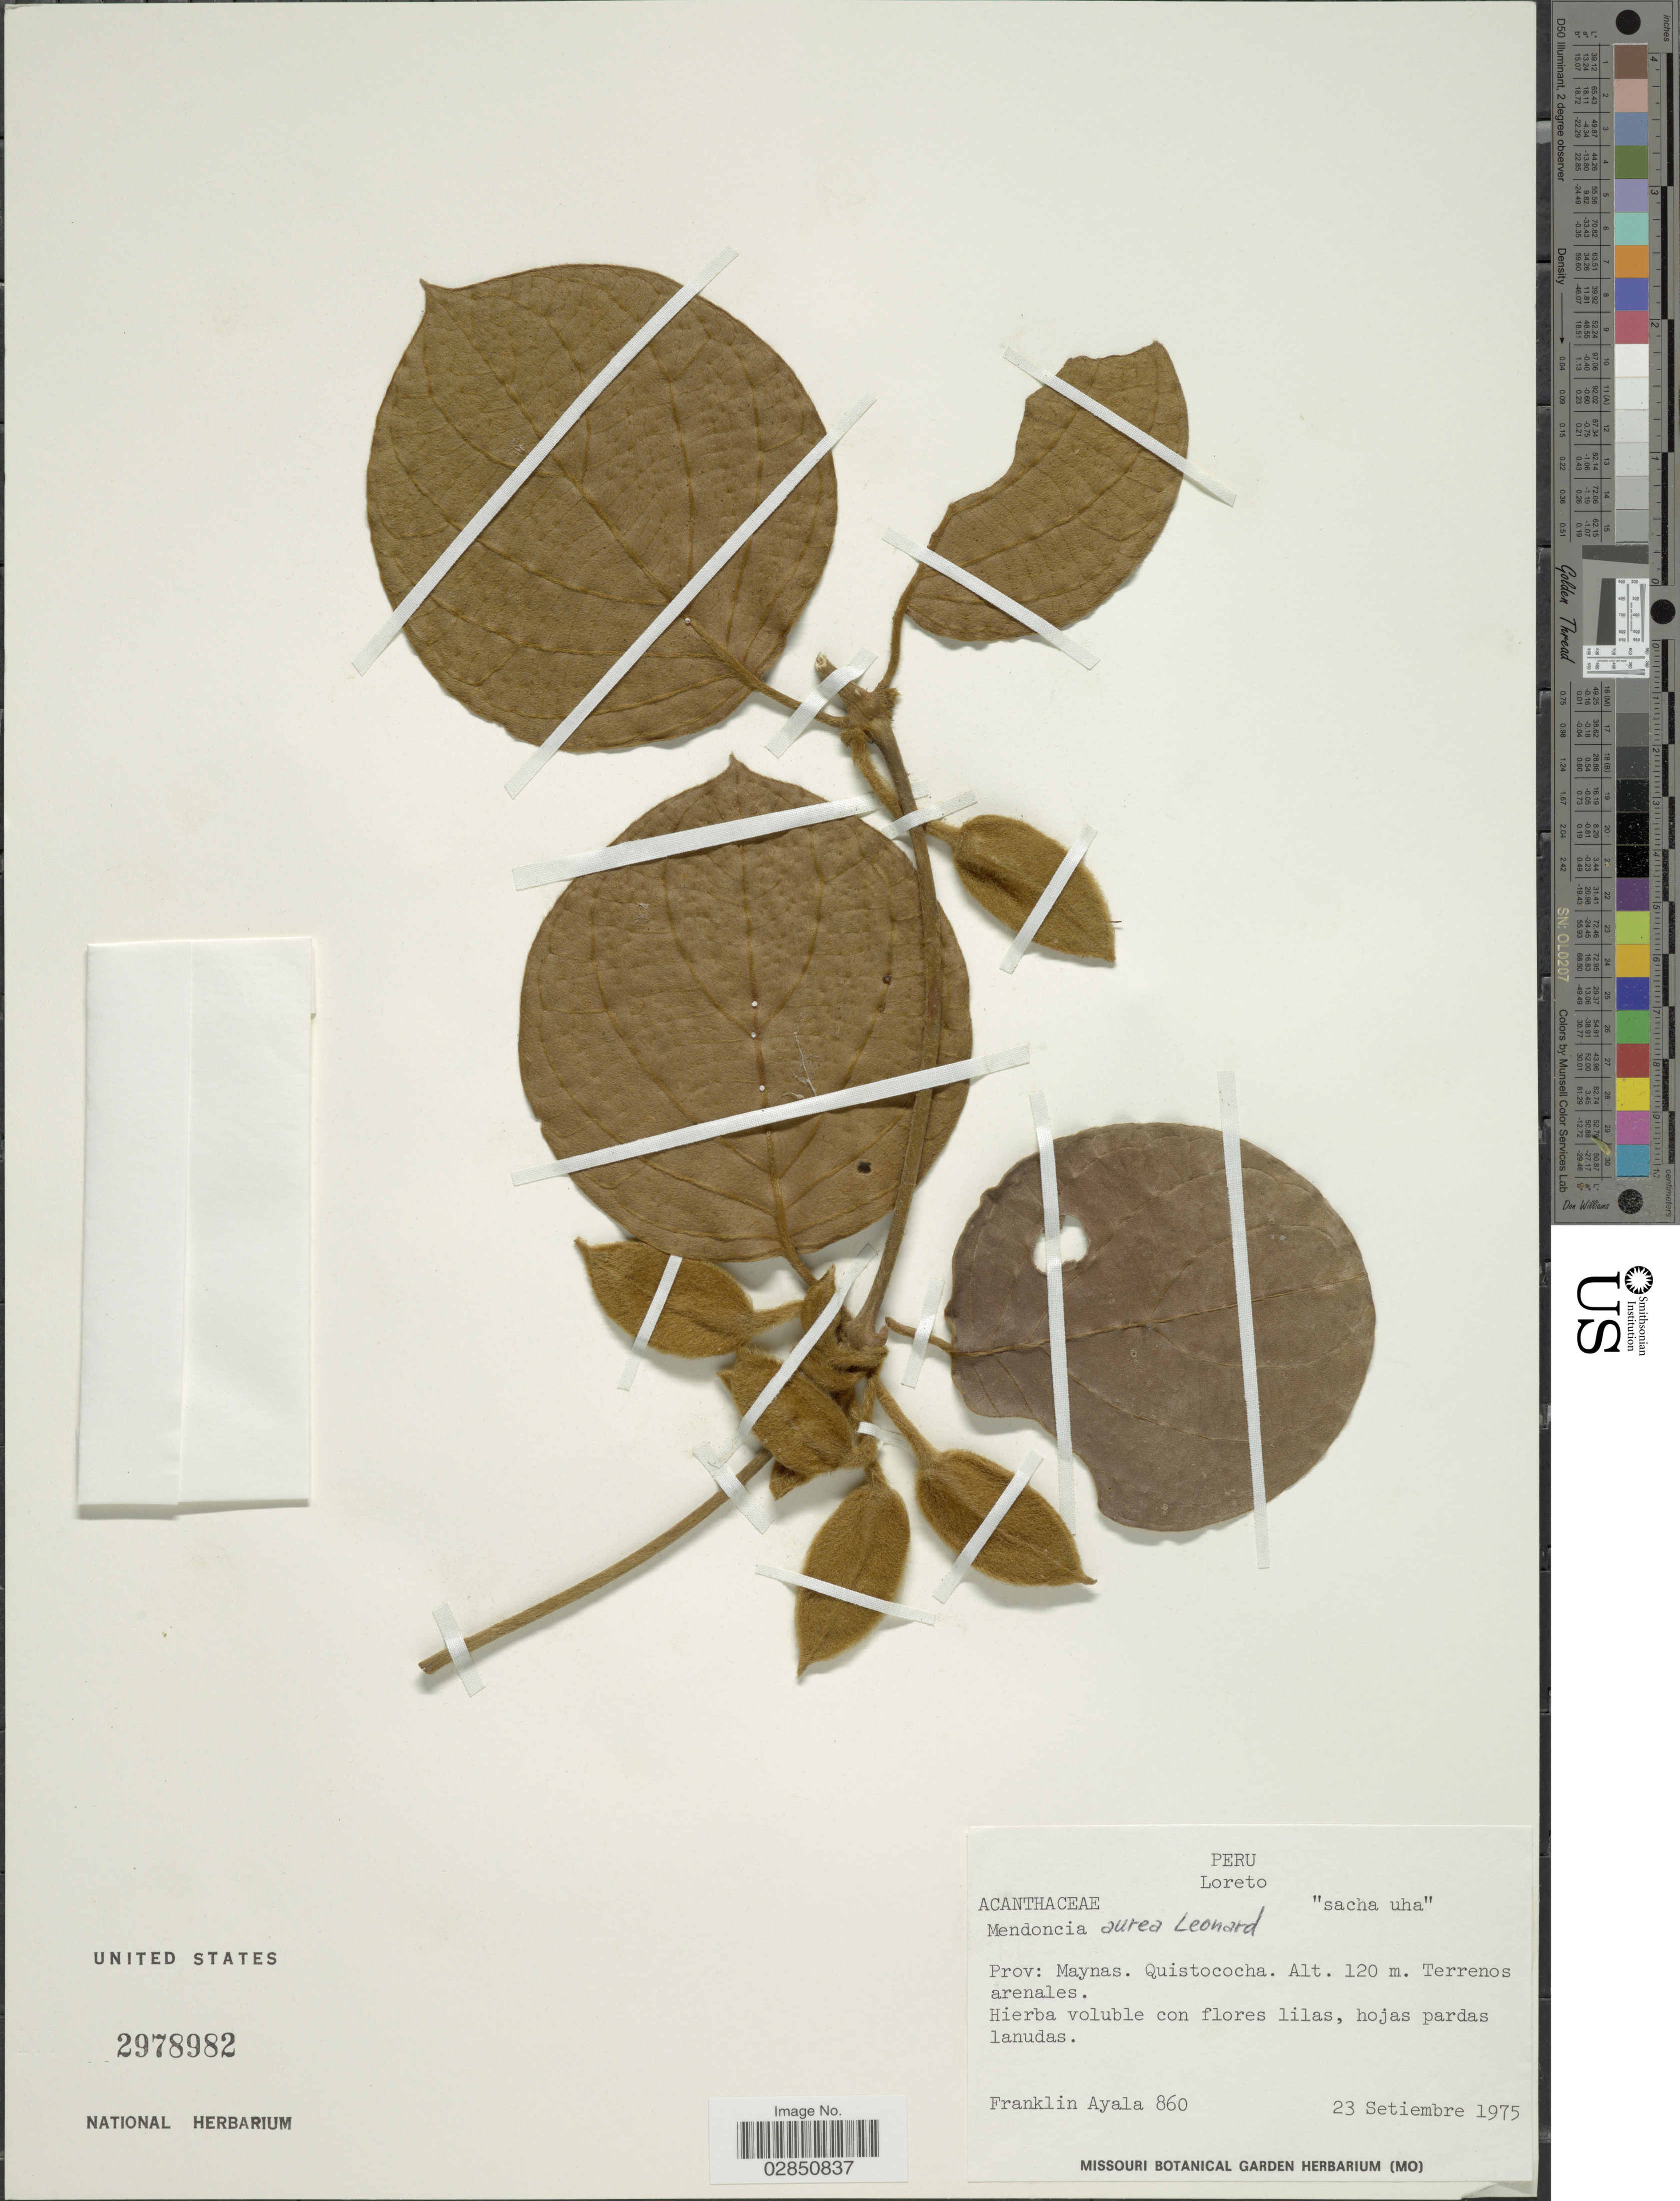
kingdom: Plantae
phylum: Tracheophyta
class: Magnoliopsida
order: Lamiales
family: Acanthaceae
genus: Mendoncia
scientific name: Mendoncia aurea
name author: Leonard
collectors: F. Ayala F.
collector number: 860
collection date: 1975-09-23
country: Peru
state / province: Loreto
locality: Prov: Maynas. Quistococha.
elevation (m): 120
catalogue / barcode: US 2978982